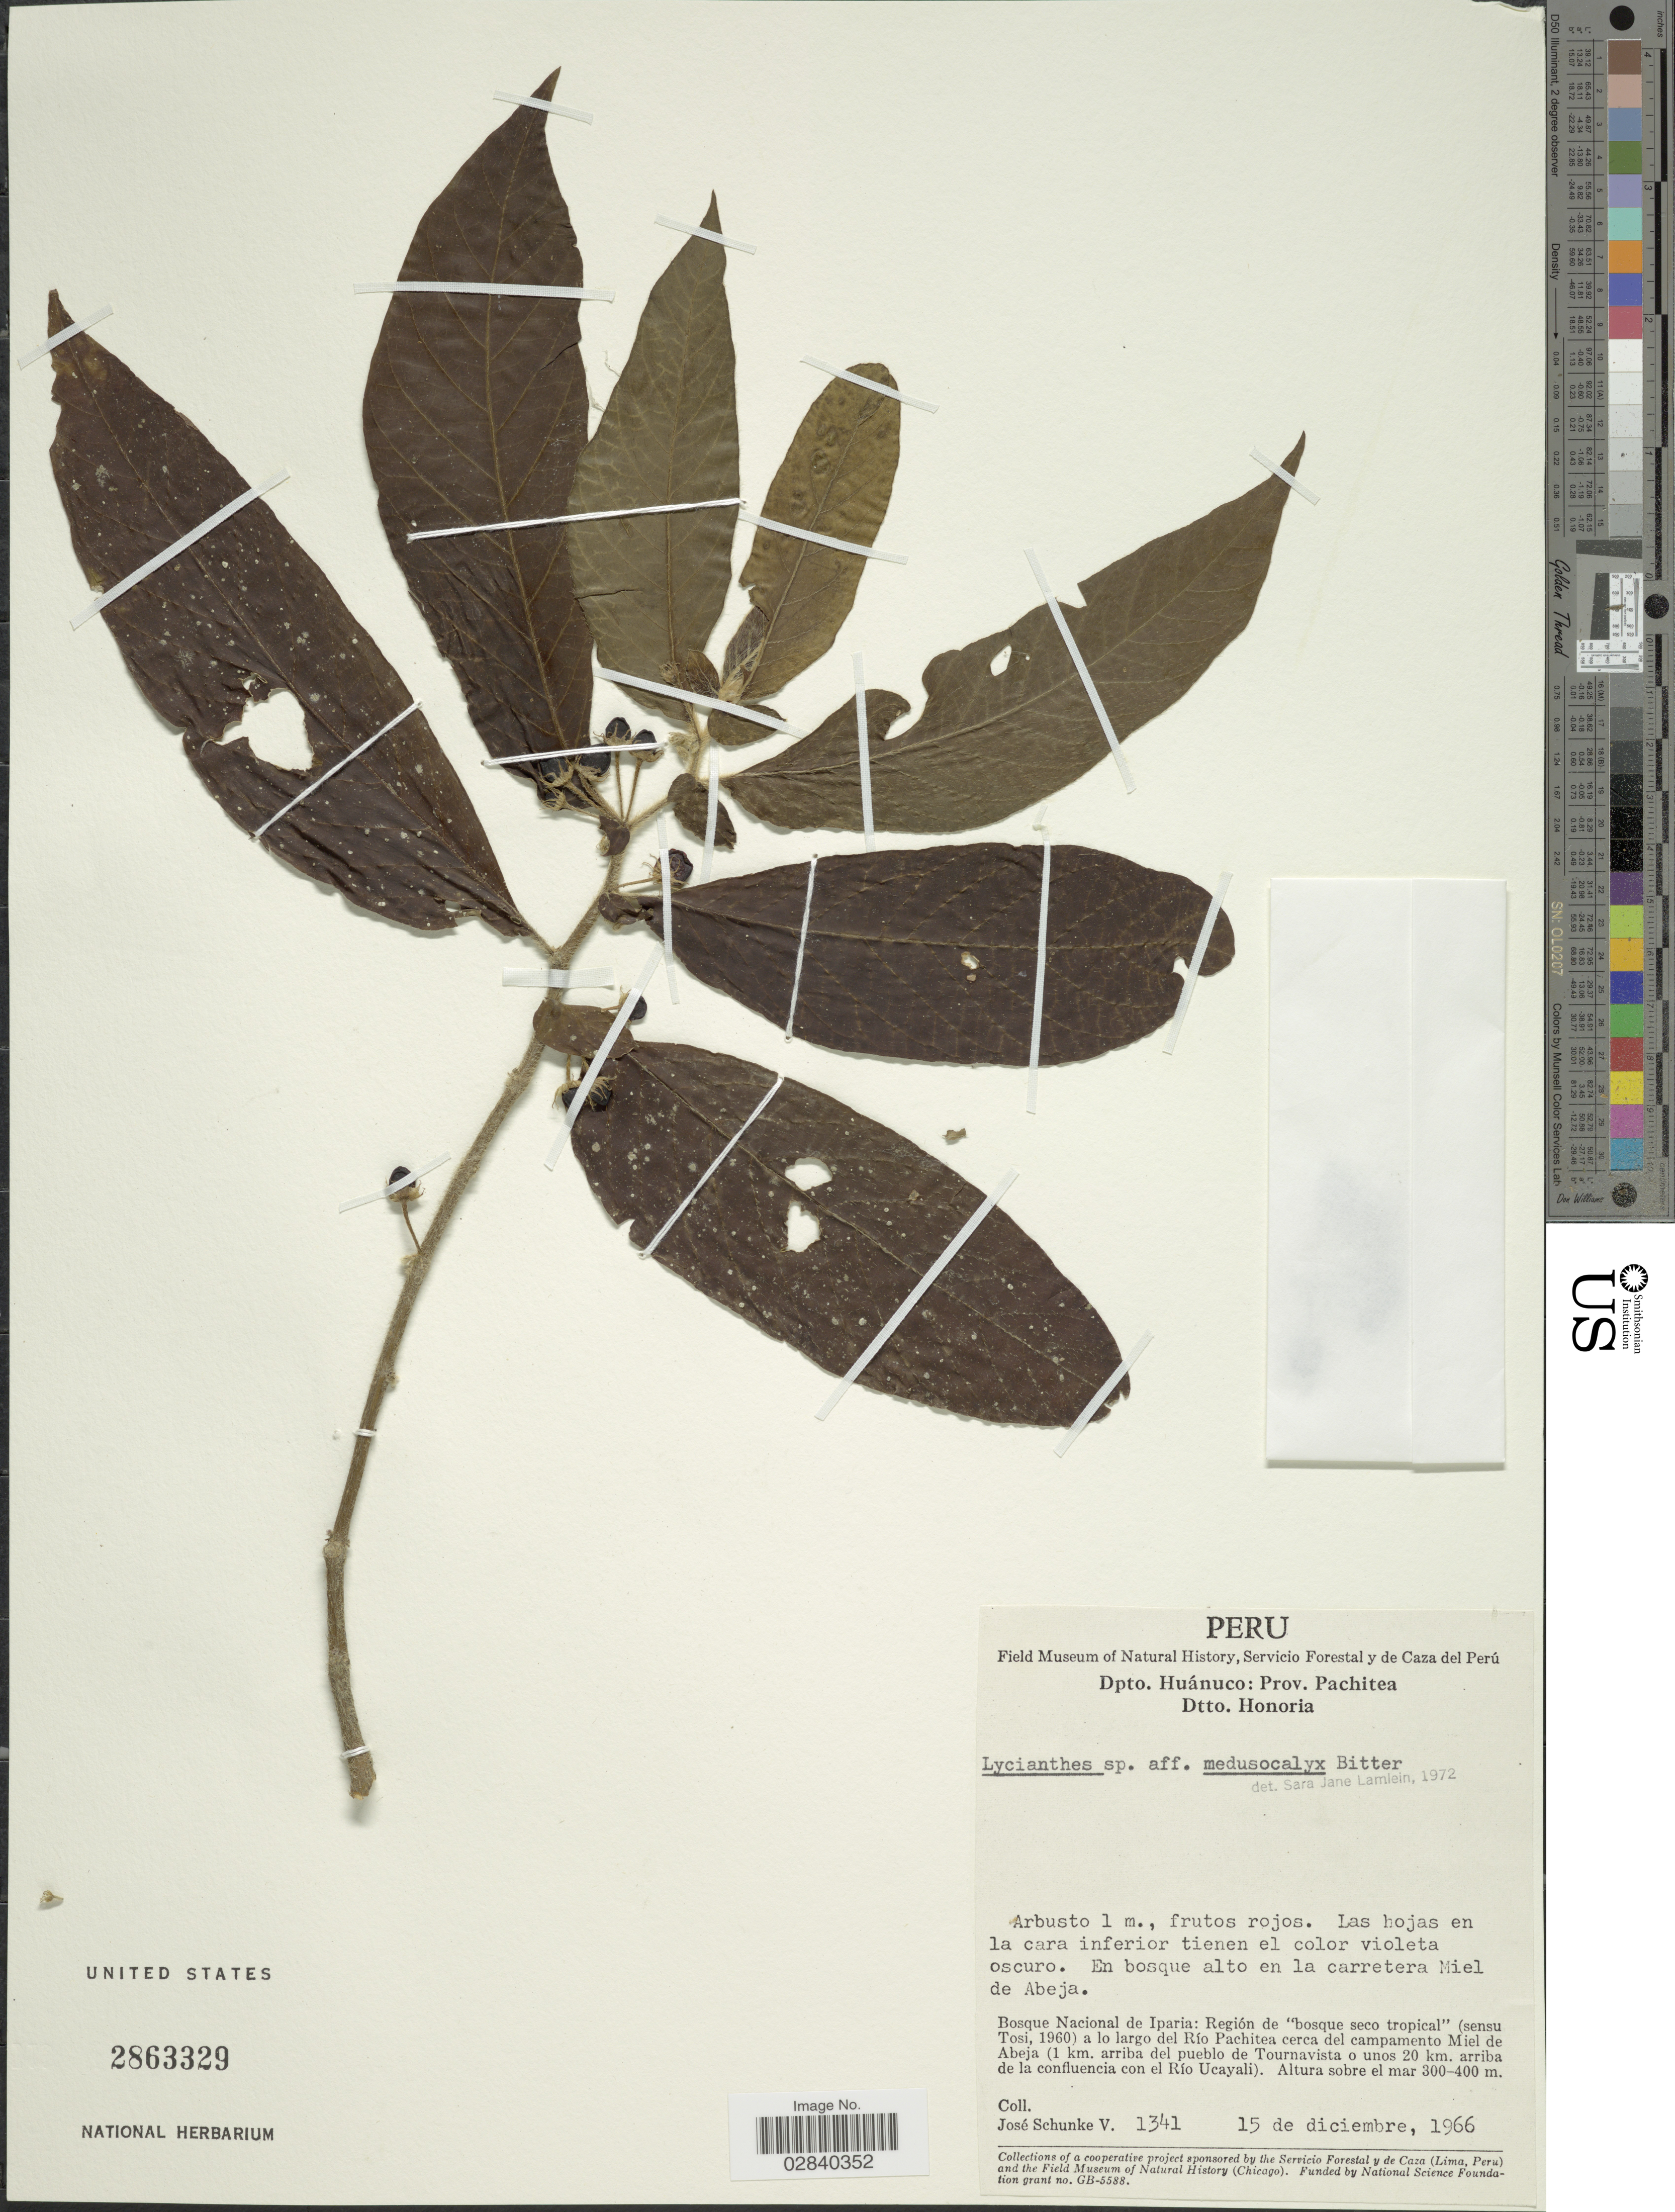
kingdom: Plantae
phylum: Tracheophyta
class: Magnoliopsida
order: Solanales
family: Solanaceae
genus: Lycianthes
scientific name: Lycianthes lycioides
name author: (L.) Hassl.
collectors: J. Schunke Vigo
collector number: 1341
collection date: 1966-12-15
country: Peru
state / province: Huánuco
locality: Dpto. Huanúco: Prov. Pachitea, Dtto. Honoria. En bosque alto en la carretera Miel de Abeja. Bosque Nacional de Iparia: Región de "bosque seco tropical" (sensu Tosi, 1960) a lo largo del Río Pachitea cerca del campamento Miel de Abeja (1 km. arriba del pueblo de Tournavista o unos 20 km. arriba de la confluencia con el Río Ucayali).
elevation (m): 300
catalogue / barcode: US 2863329